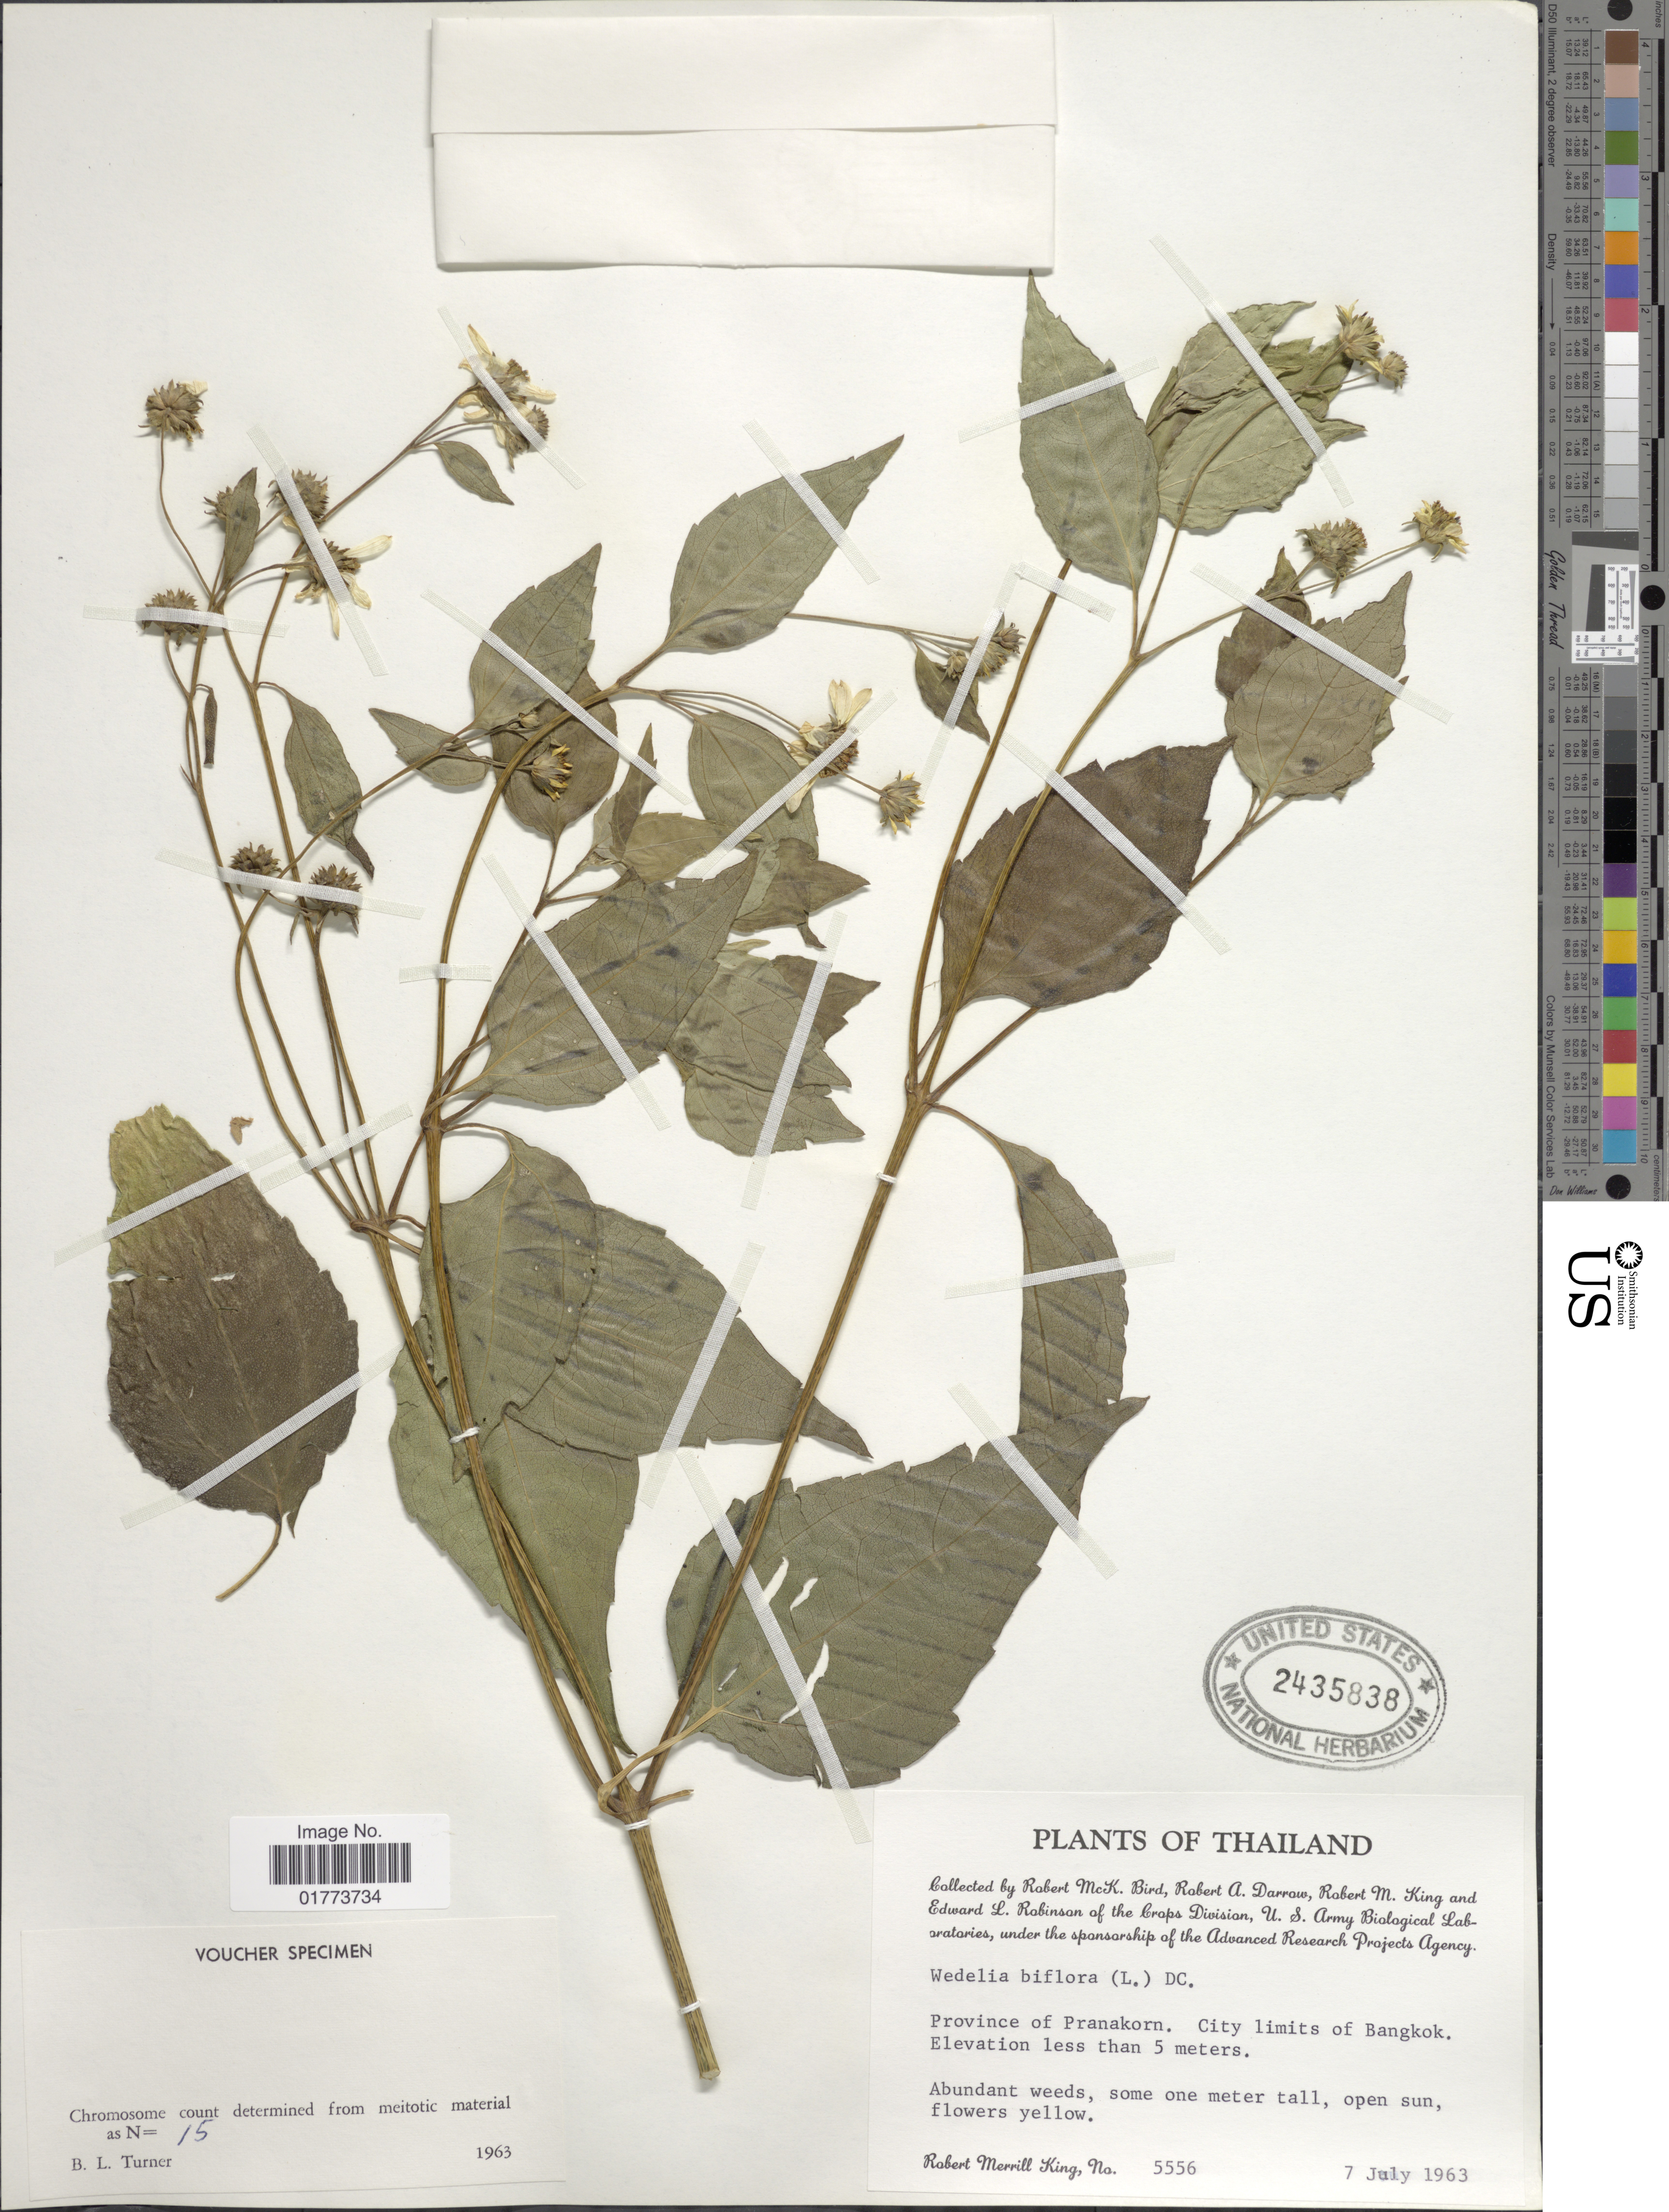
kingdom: Plantae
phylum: Tracheophyta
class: Magnoliopsida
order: Asterales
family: Asteraceae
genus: Wollastonia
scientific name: Wollastonia biflora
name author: (L.) DC.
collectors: R. M. Bird, R. A. Darrow, R. M. King & E. L. Robinson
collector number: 5556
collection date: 1963-07-07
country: Thailand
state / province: Bangkok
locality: Province of Pranakorn. City limits of Bangkok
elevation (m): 5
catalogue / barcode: US 2435838